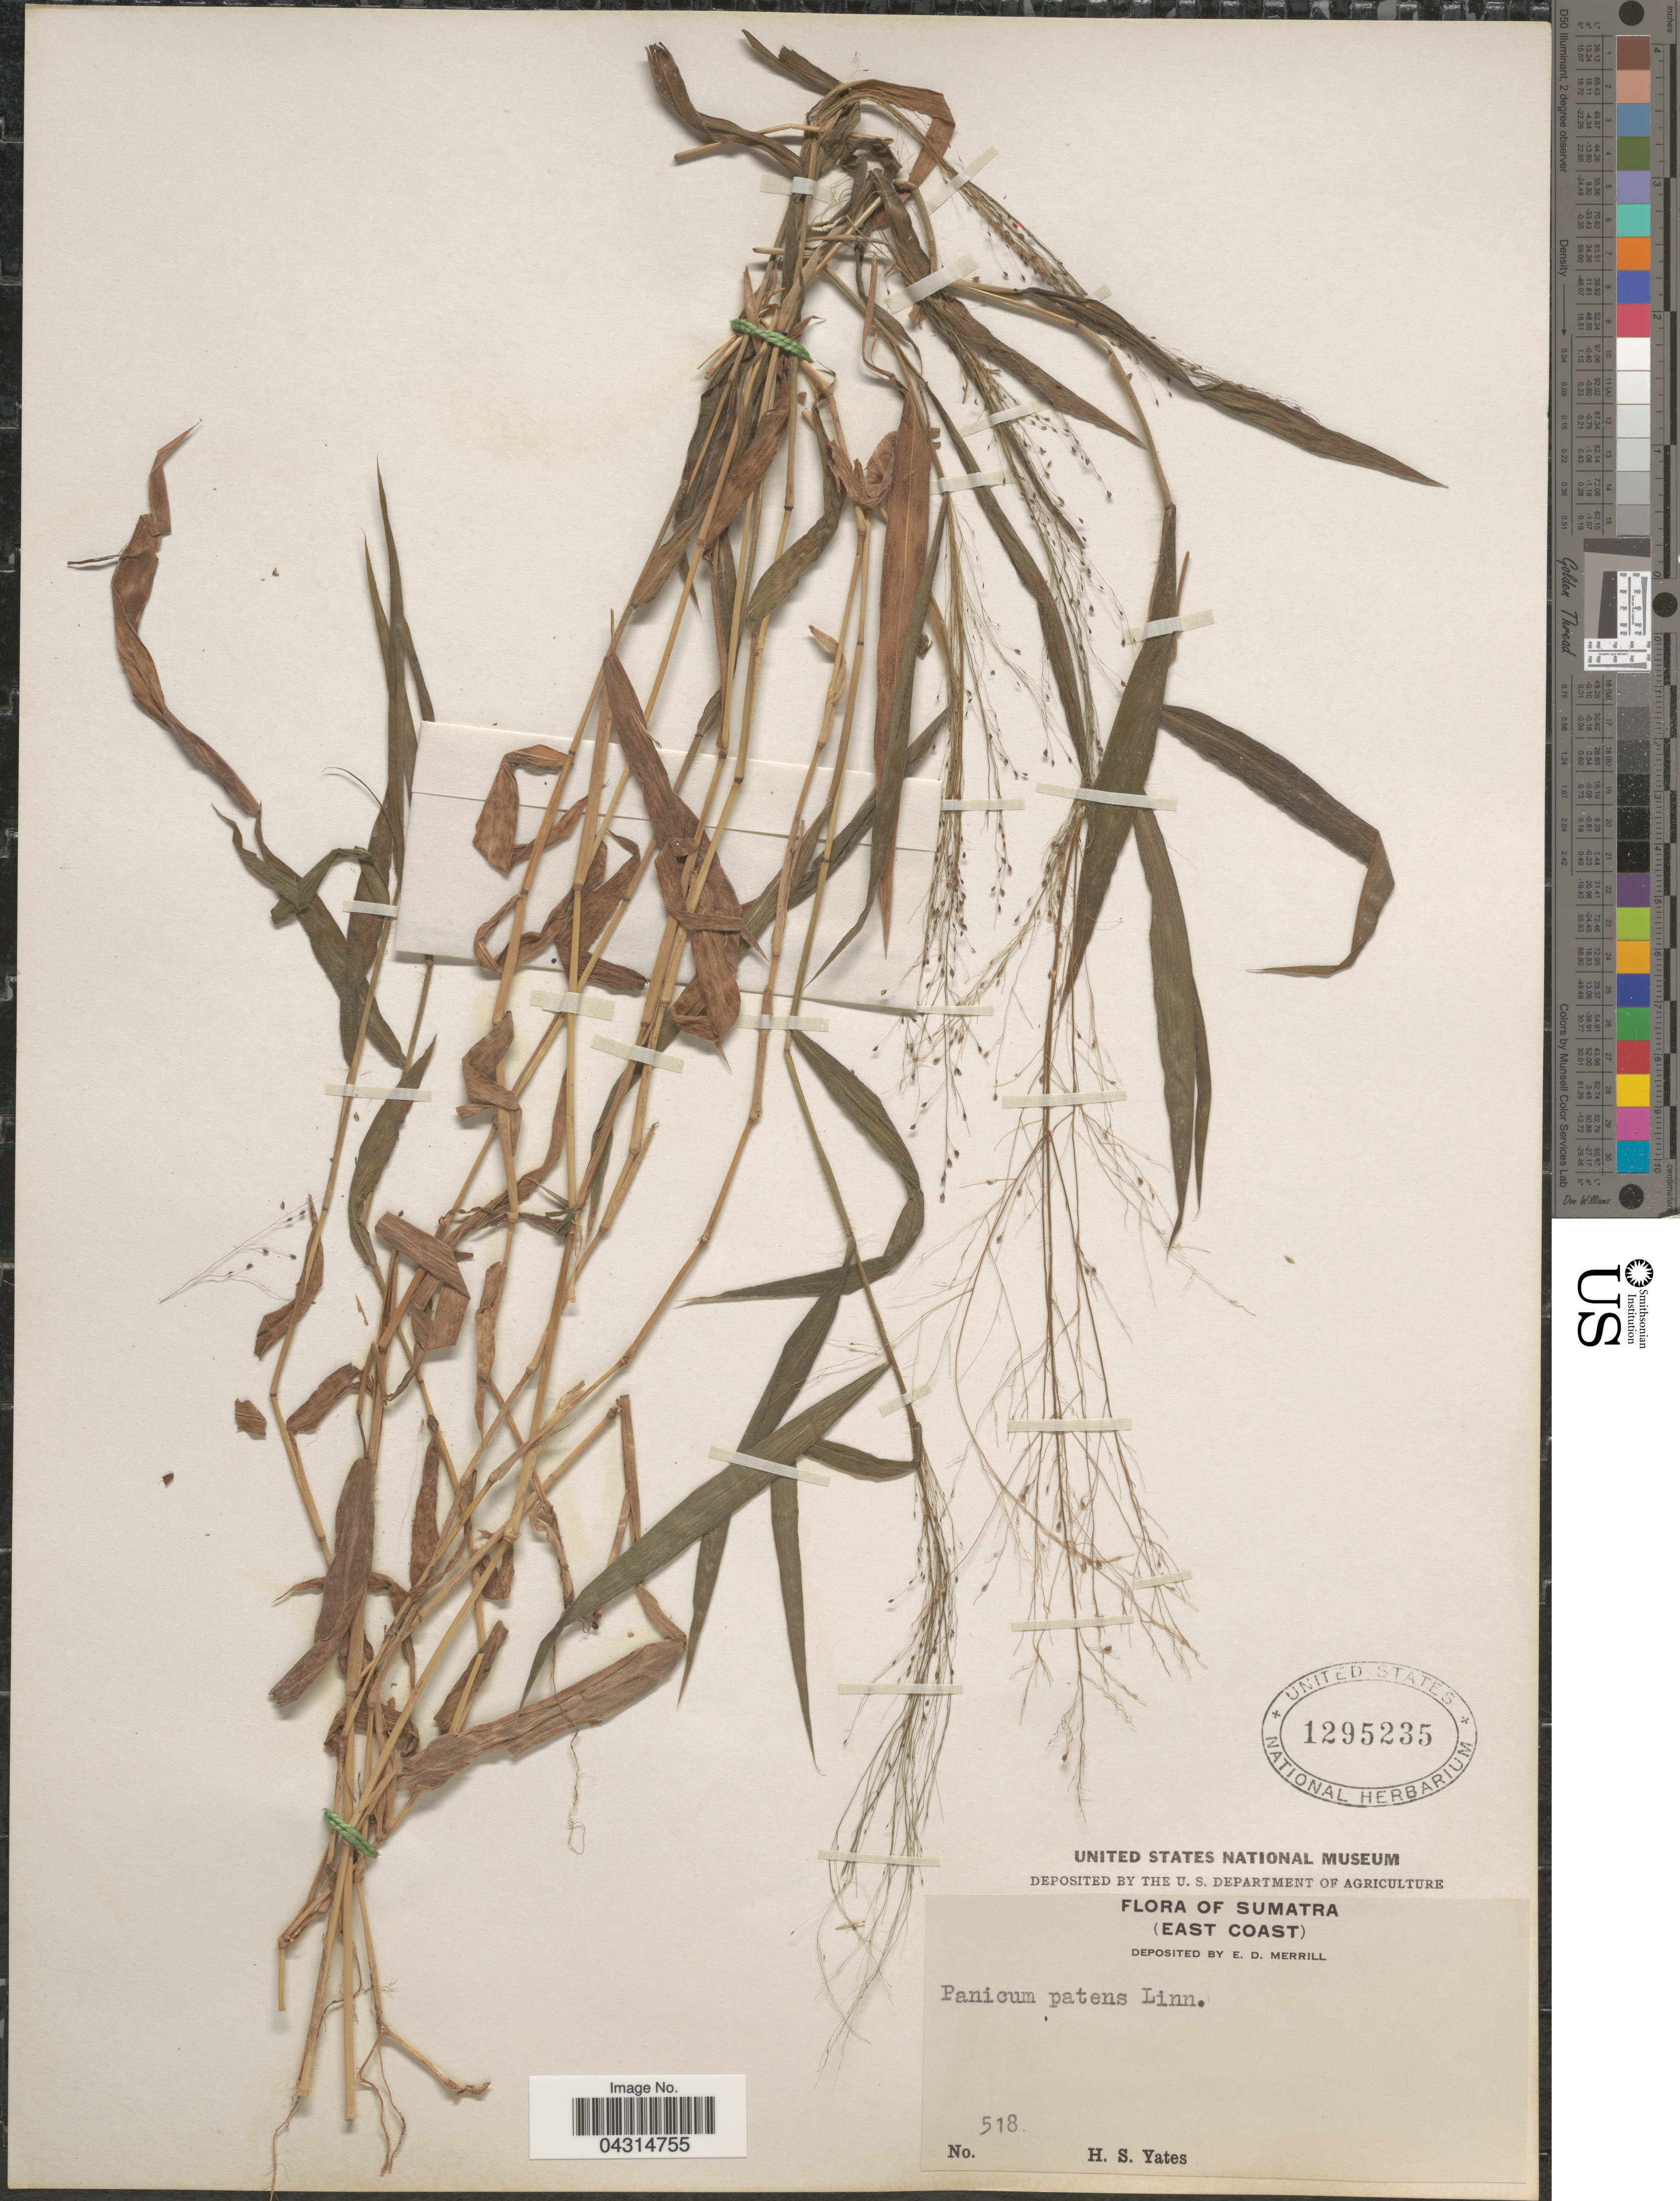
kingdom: Plantae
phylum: Tracheophyta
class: Liliopsida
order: Poales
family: Poaceae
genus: Cyrtococcum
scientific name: Cyrtococcum sp.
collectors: H. S. Yates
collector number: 518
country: Indonesia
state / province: Sumatra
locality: (East Coast).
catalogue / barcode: US 1295235